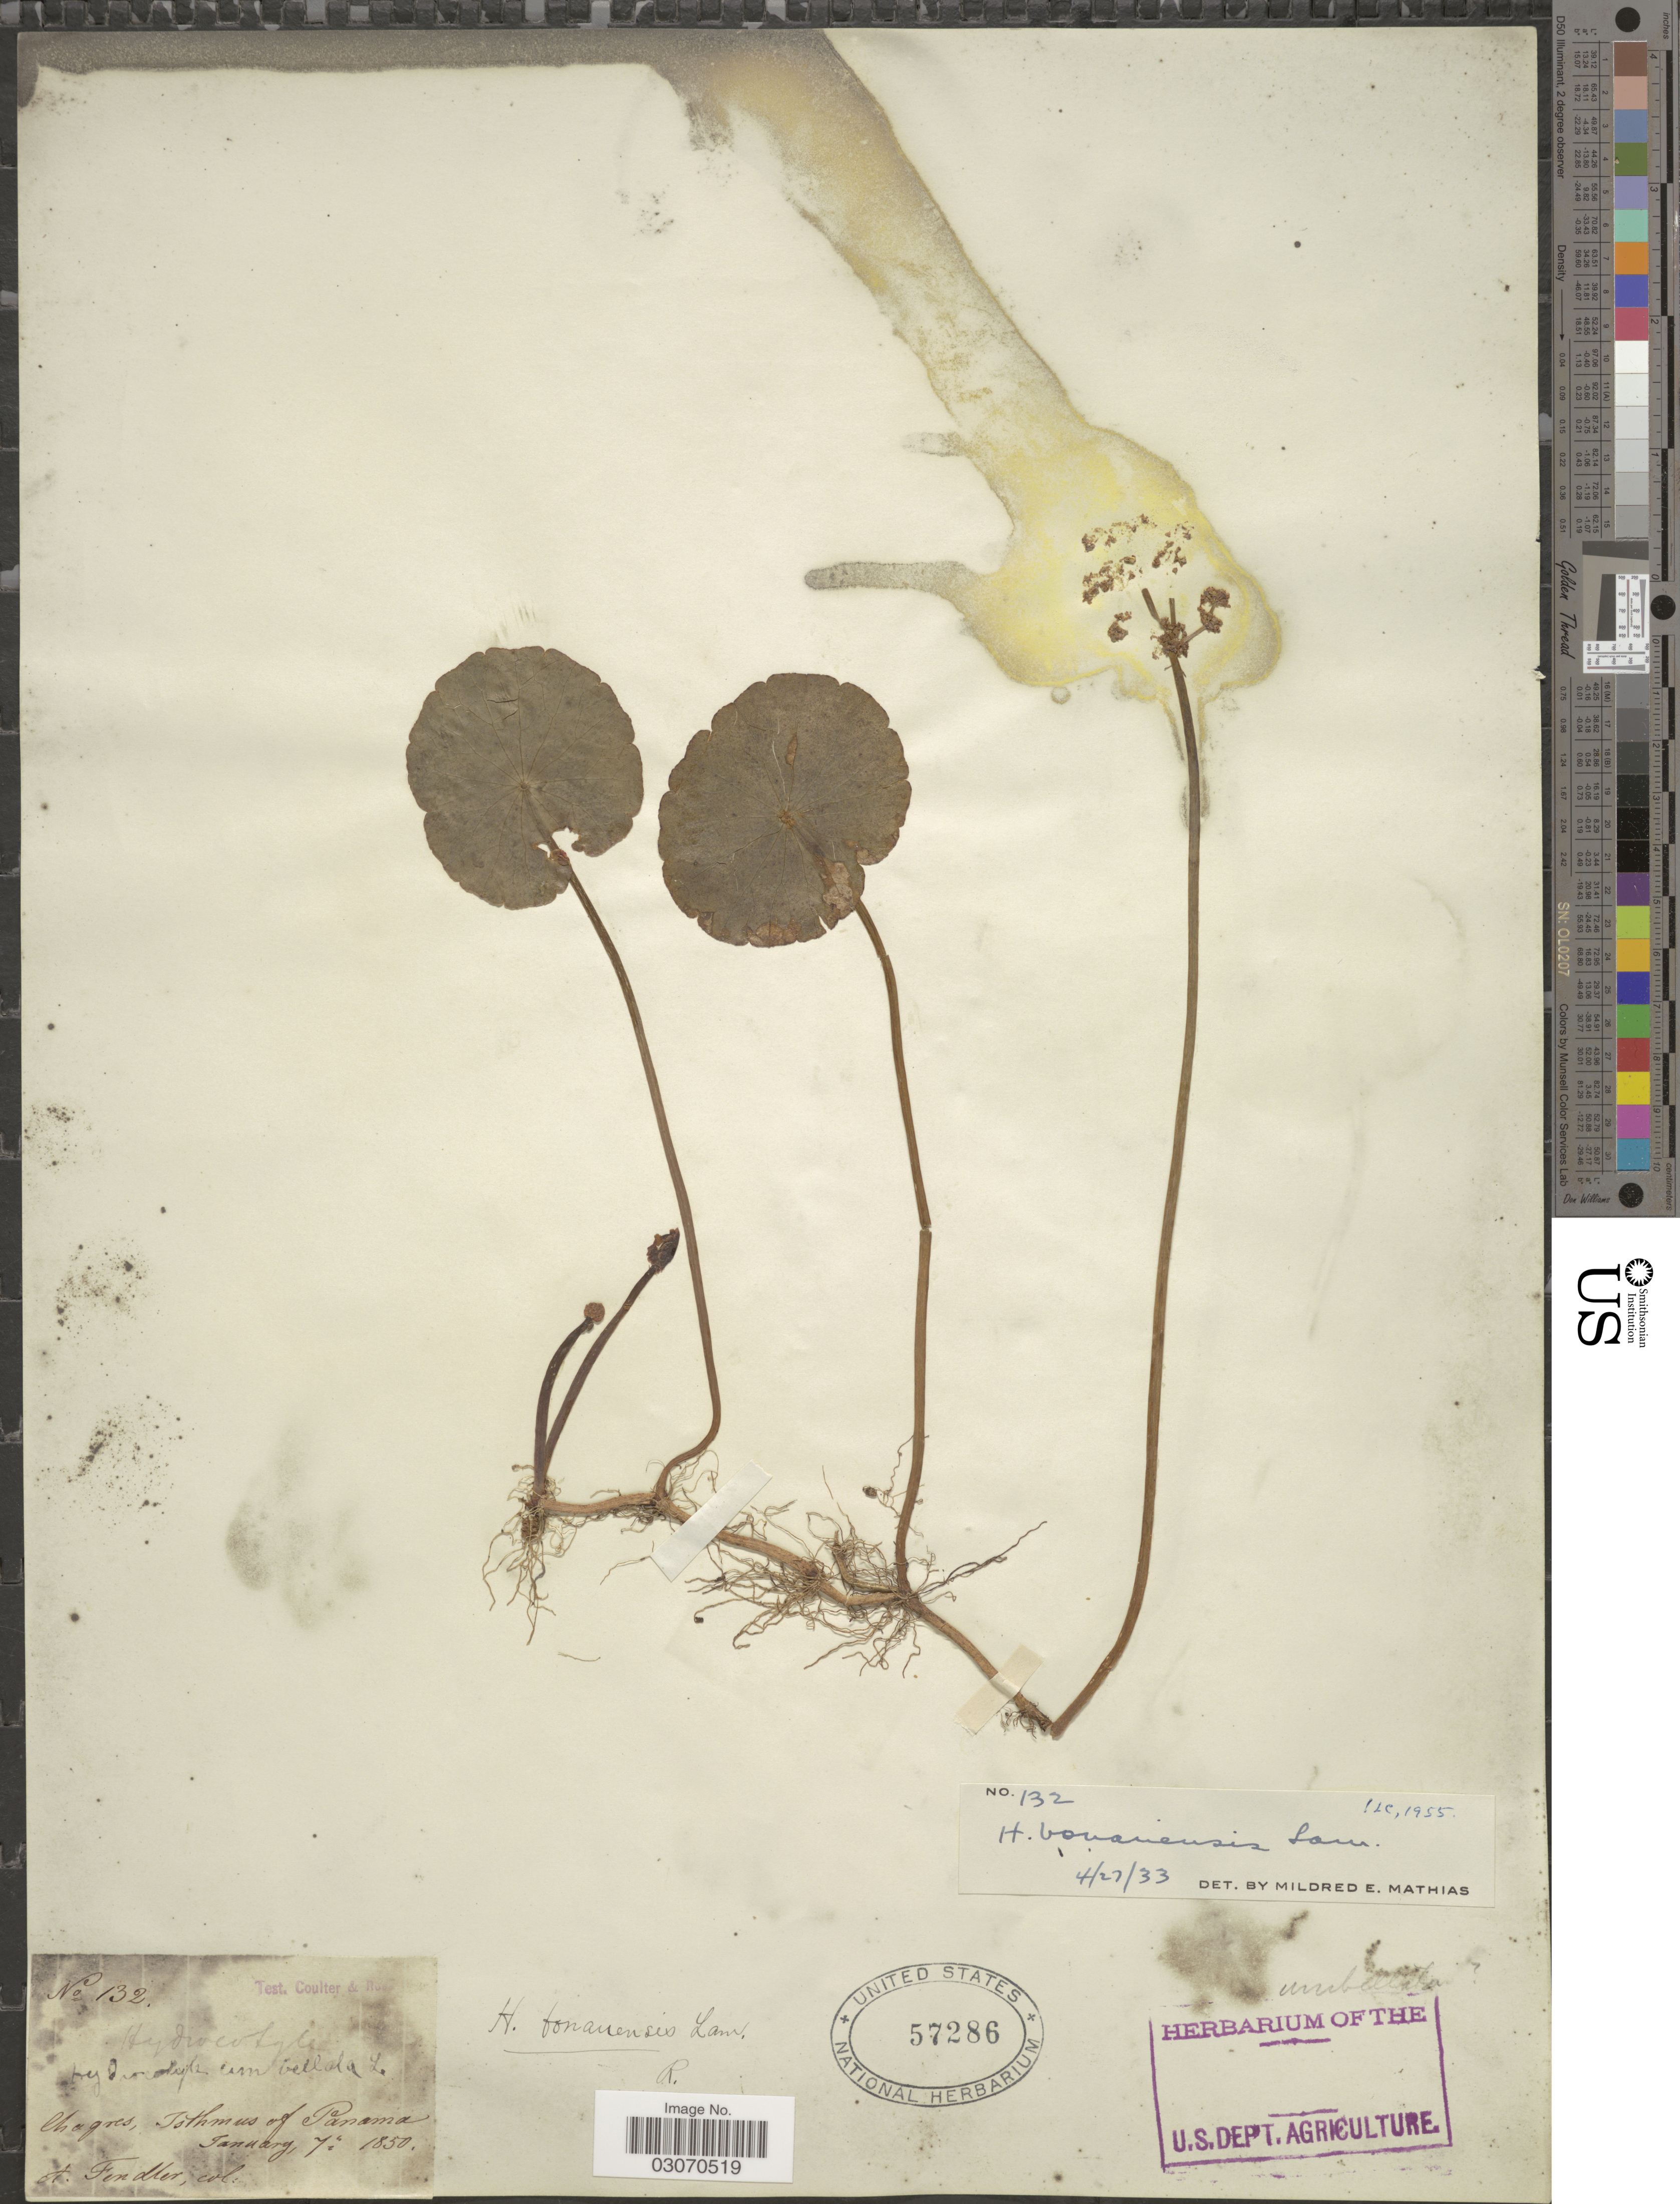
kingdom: Plantae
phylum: Tracheophyta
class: Magnoliopsida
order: Apiales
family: Araliaceae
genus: Hydrocotyle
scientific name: Hydrocotyle bonariensis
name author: Lam.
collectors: A. Fendler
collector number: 132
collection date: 1850-01-07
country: Panama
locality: Chagres, Isthumus of Panama.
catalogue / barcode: US 57286